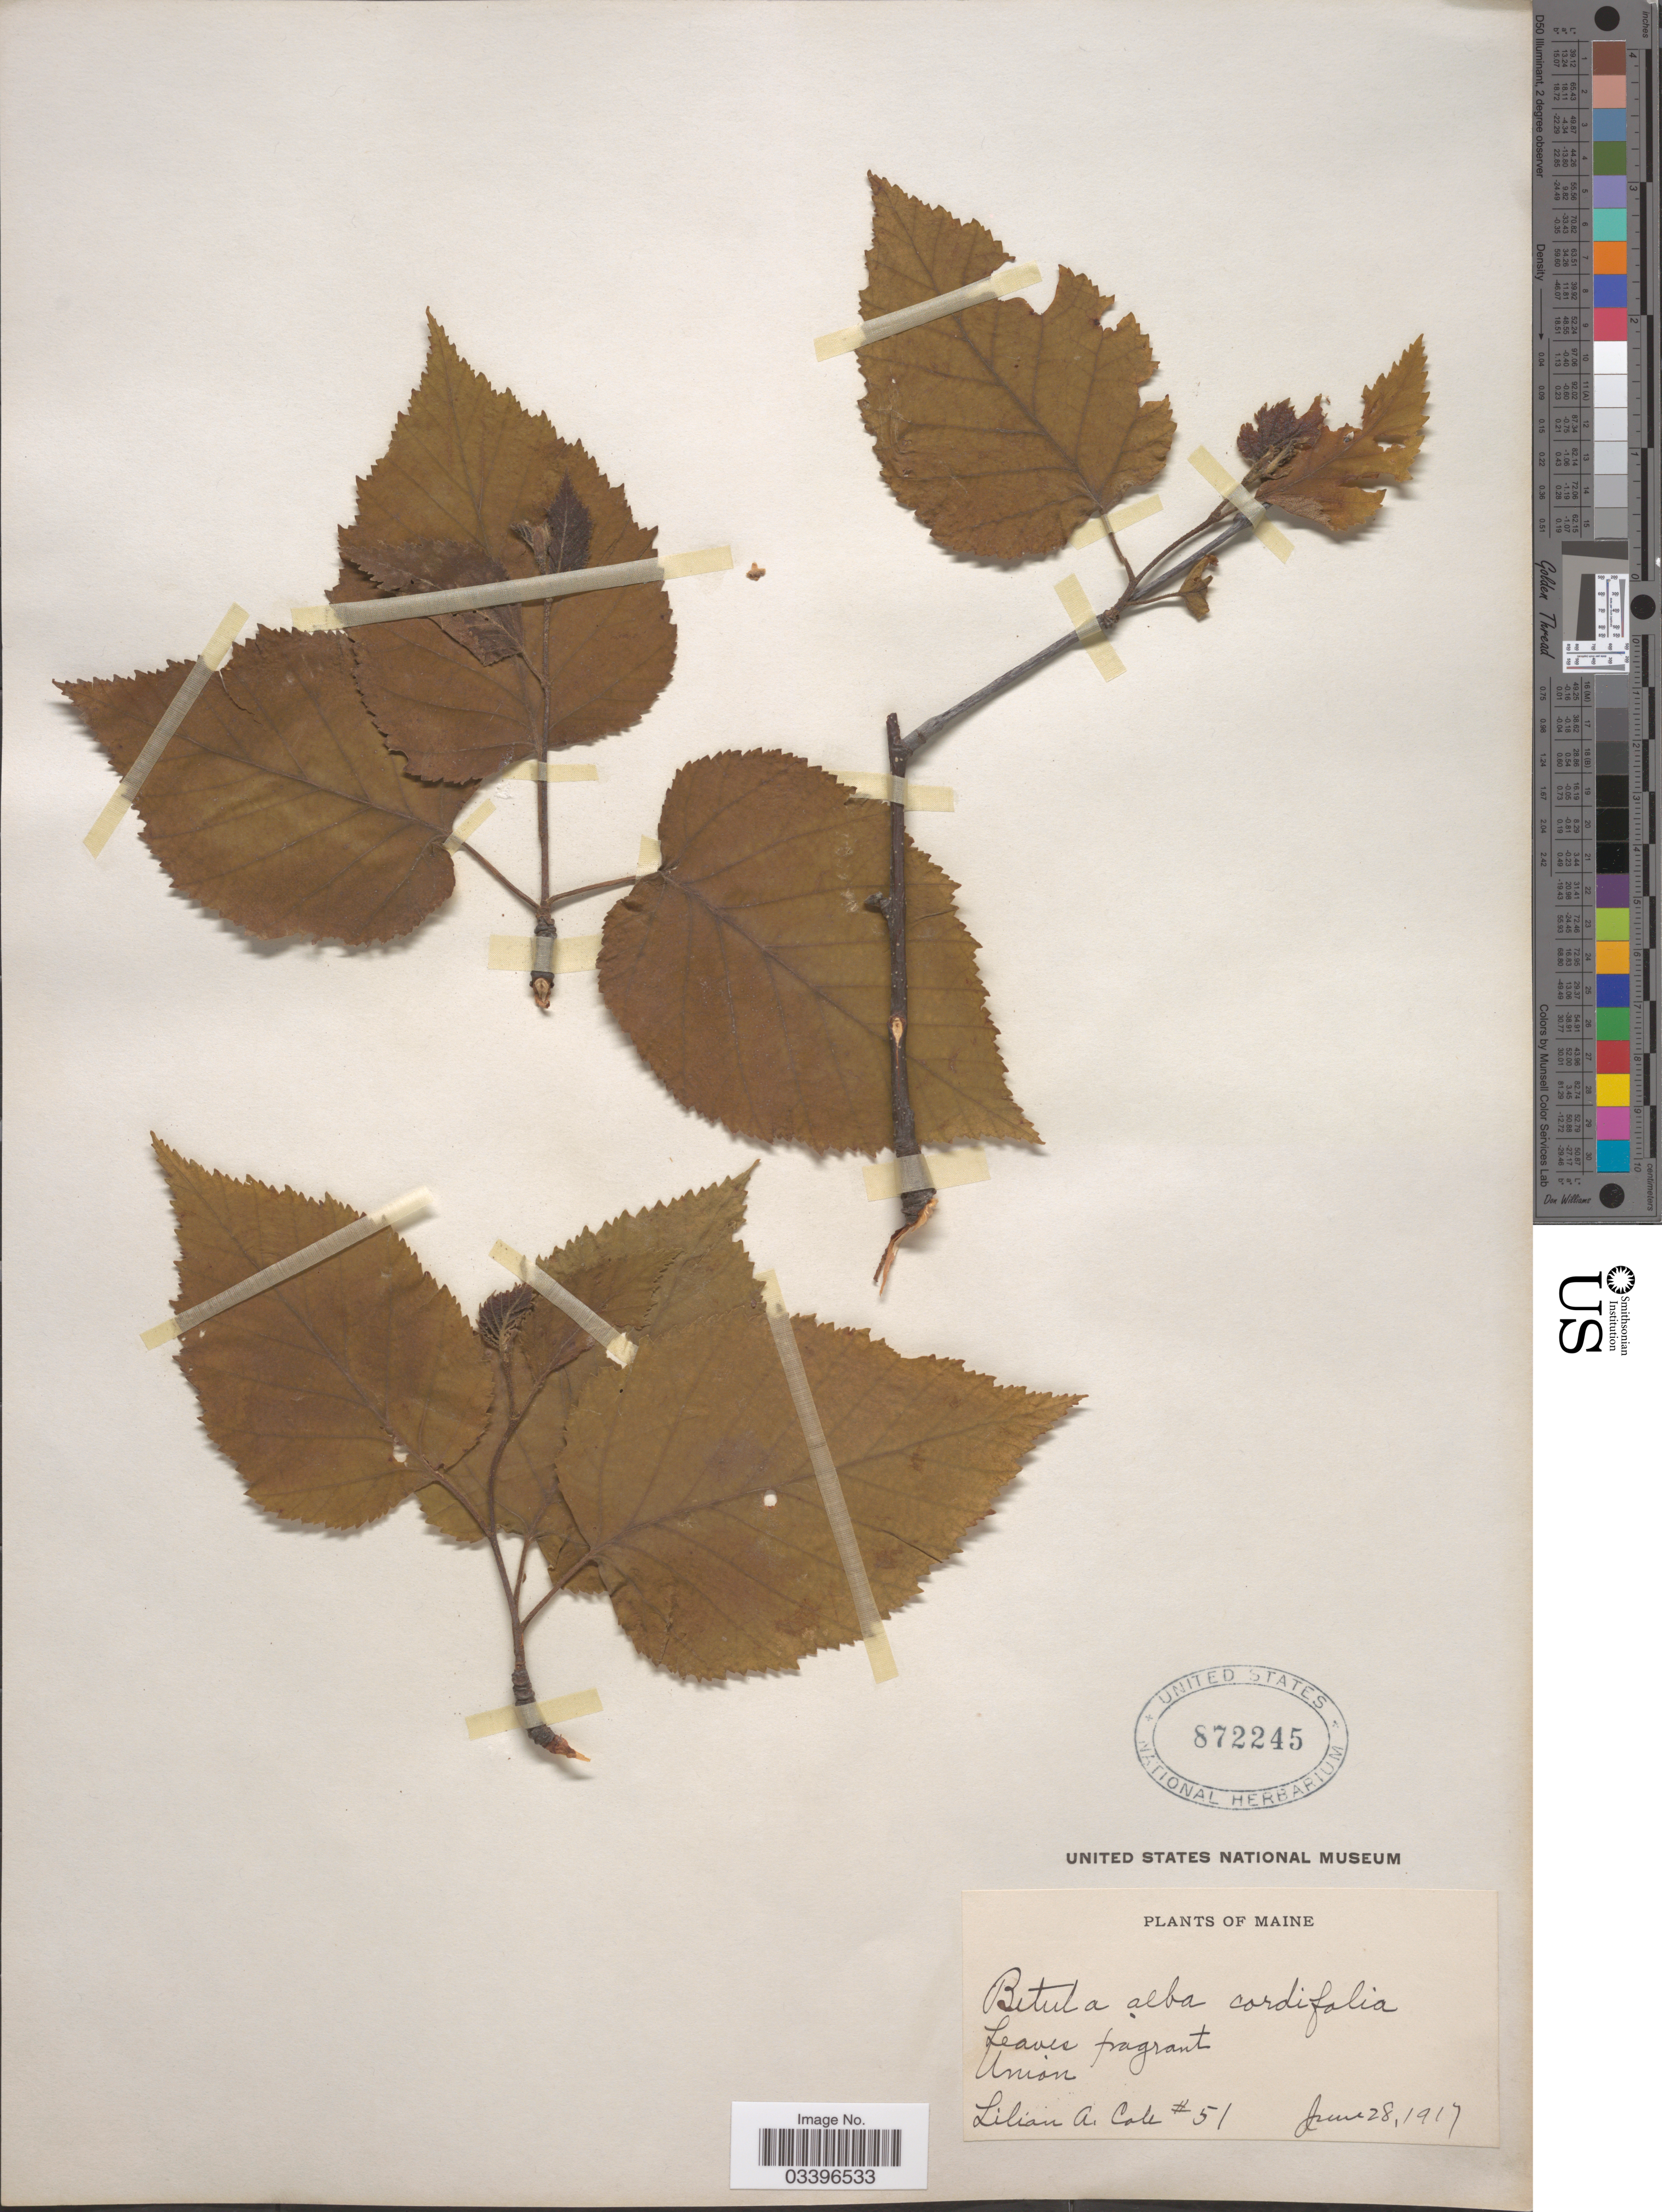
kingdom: Plantae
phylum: Tracheophyta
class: Magnoliopsida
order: Fagales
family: Betulaceae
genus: Betula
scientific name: Betula papyrifera var. cordifolia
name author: (Regel) Regel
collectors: L. A. Cole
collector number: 51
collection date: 1917-06-28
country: United States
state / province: Maine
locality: Union.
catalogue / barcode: US 872245